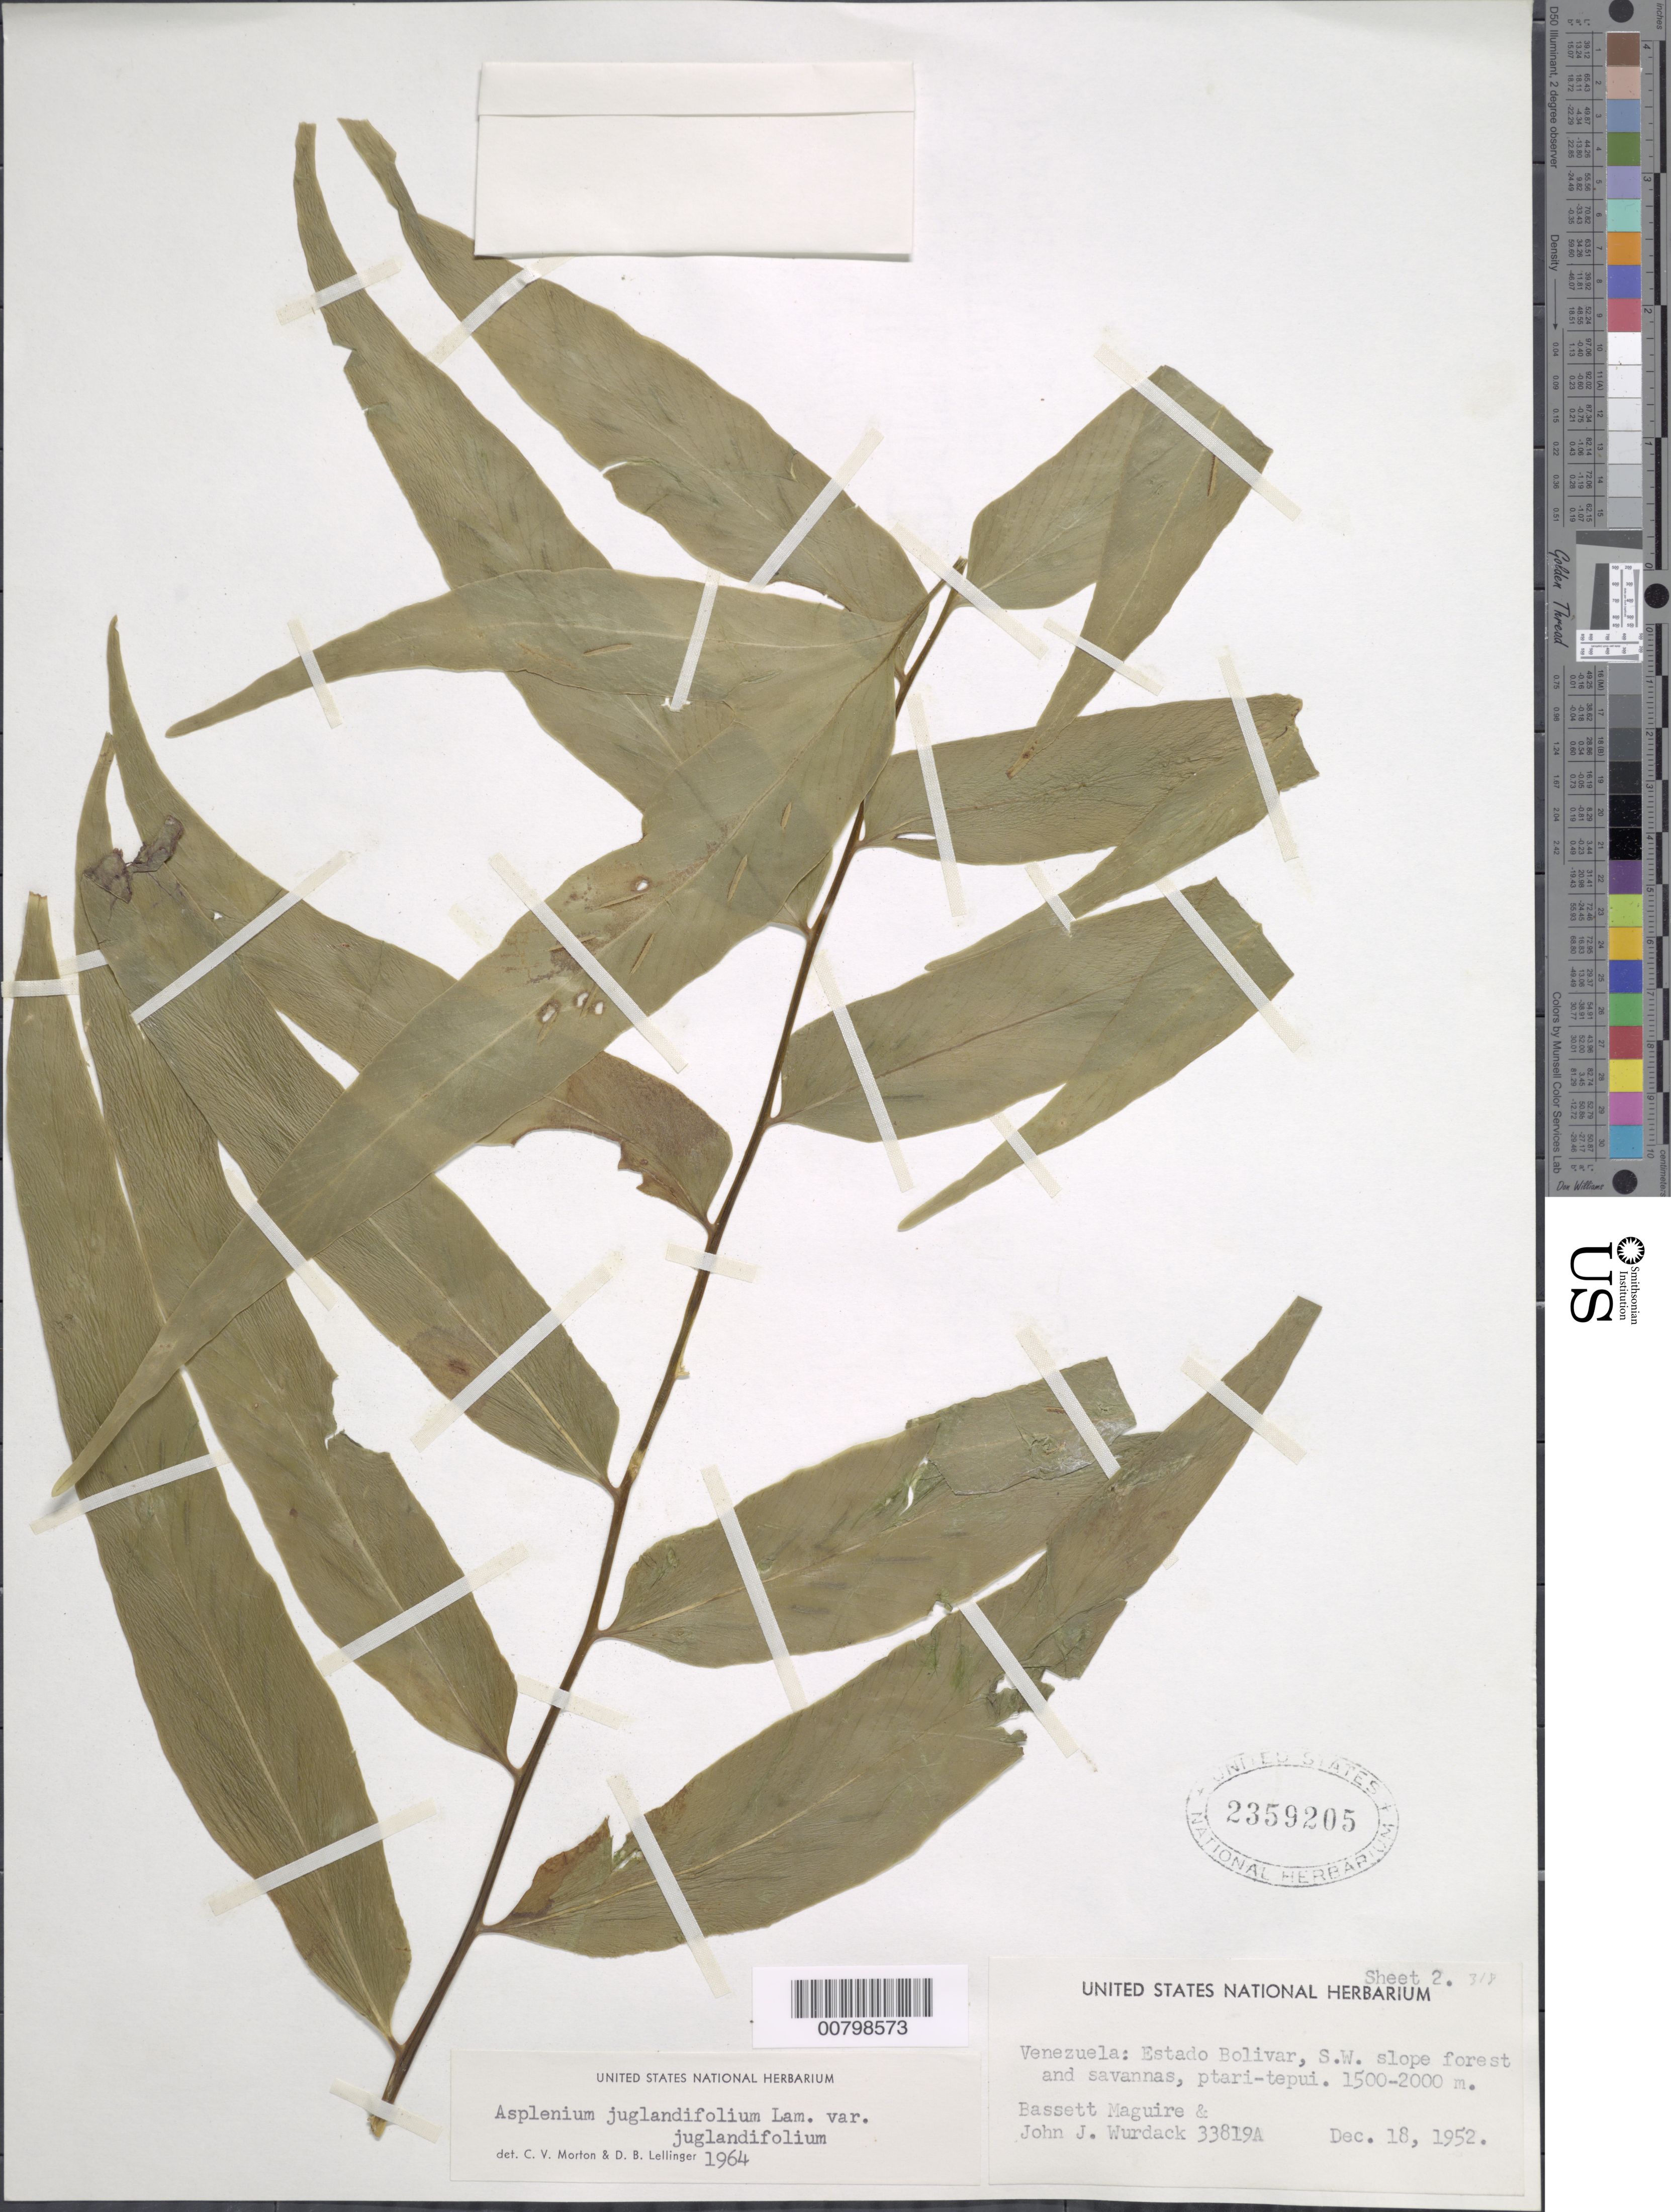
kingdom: Plantae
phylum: Tracheophyta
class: Polypodiopsida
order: Polypodiales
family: Aspleniaceae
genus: Asplenium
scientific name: Asplenium juglandifolium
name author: Lam.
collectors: B. Maguire & J. J. Wurdack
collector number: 33819A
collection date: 1952-12-18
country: Venezuela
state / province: Bolivar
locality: S.W. slope forest and savannas, ptari-tepui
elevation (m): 1500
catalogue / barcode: US 2359205